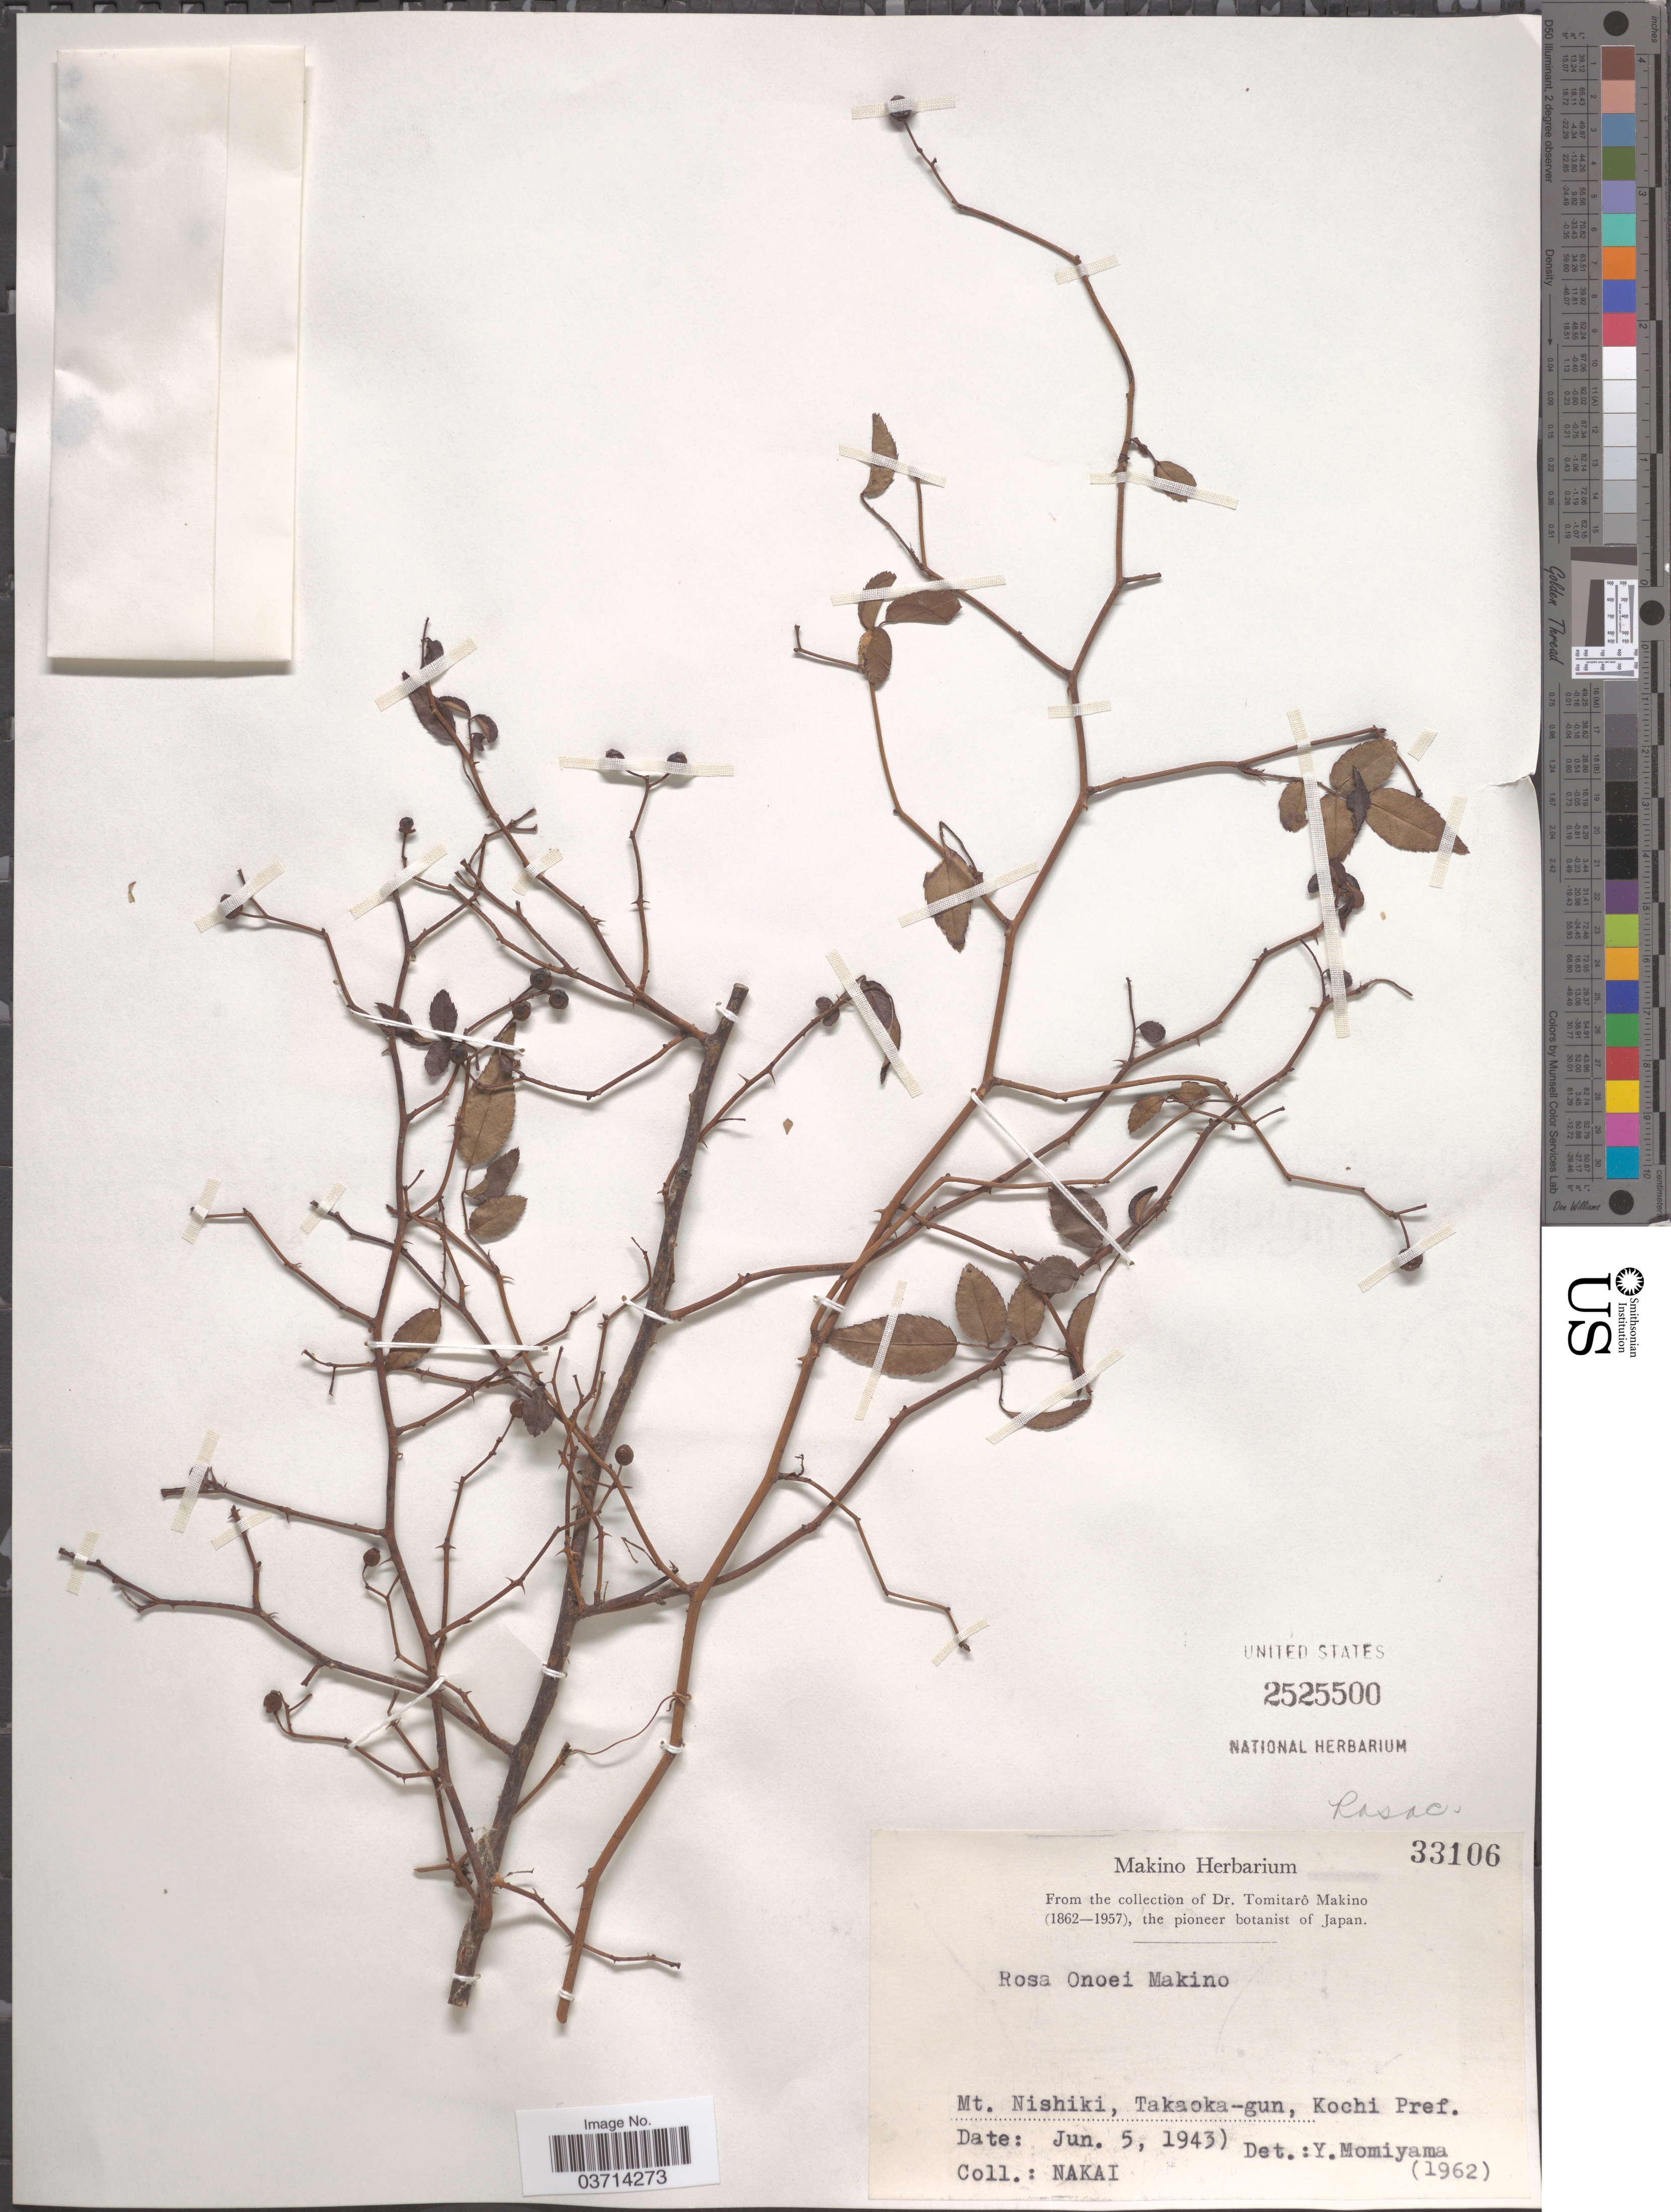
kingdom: Plantae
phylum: Tracheophyta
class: Magnoliopsida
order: Rosales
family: Rosaceae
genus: Rosa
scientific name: Rosa luciae var. onoei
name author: (Makino) Momiy. ex Ohwi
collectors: Nakai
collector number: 33106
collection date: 1943-06-05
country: Japan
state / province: Koti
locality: Mt. Nishiki, Takaoka-gun, Kochi Pref.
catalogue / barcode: US 2525500